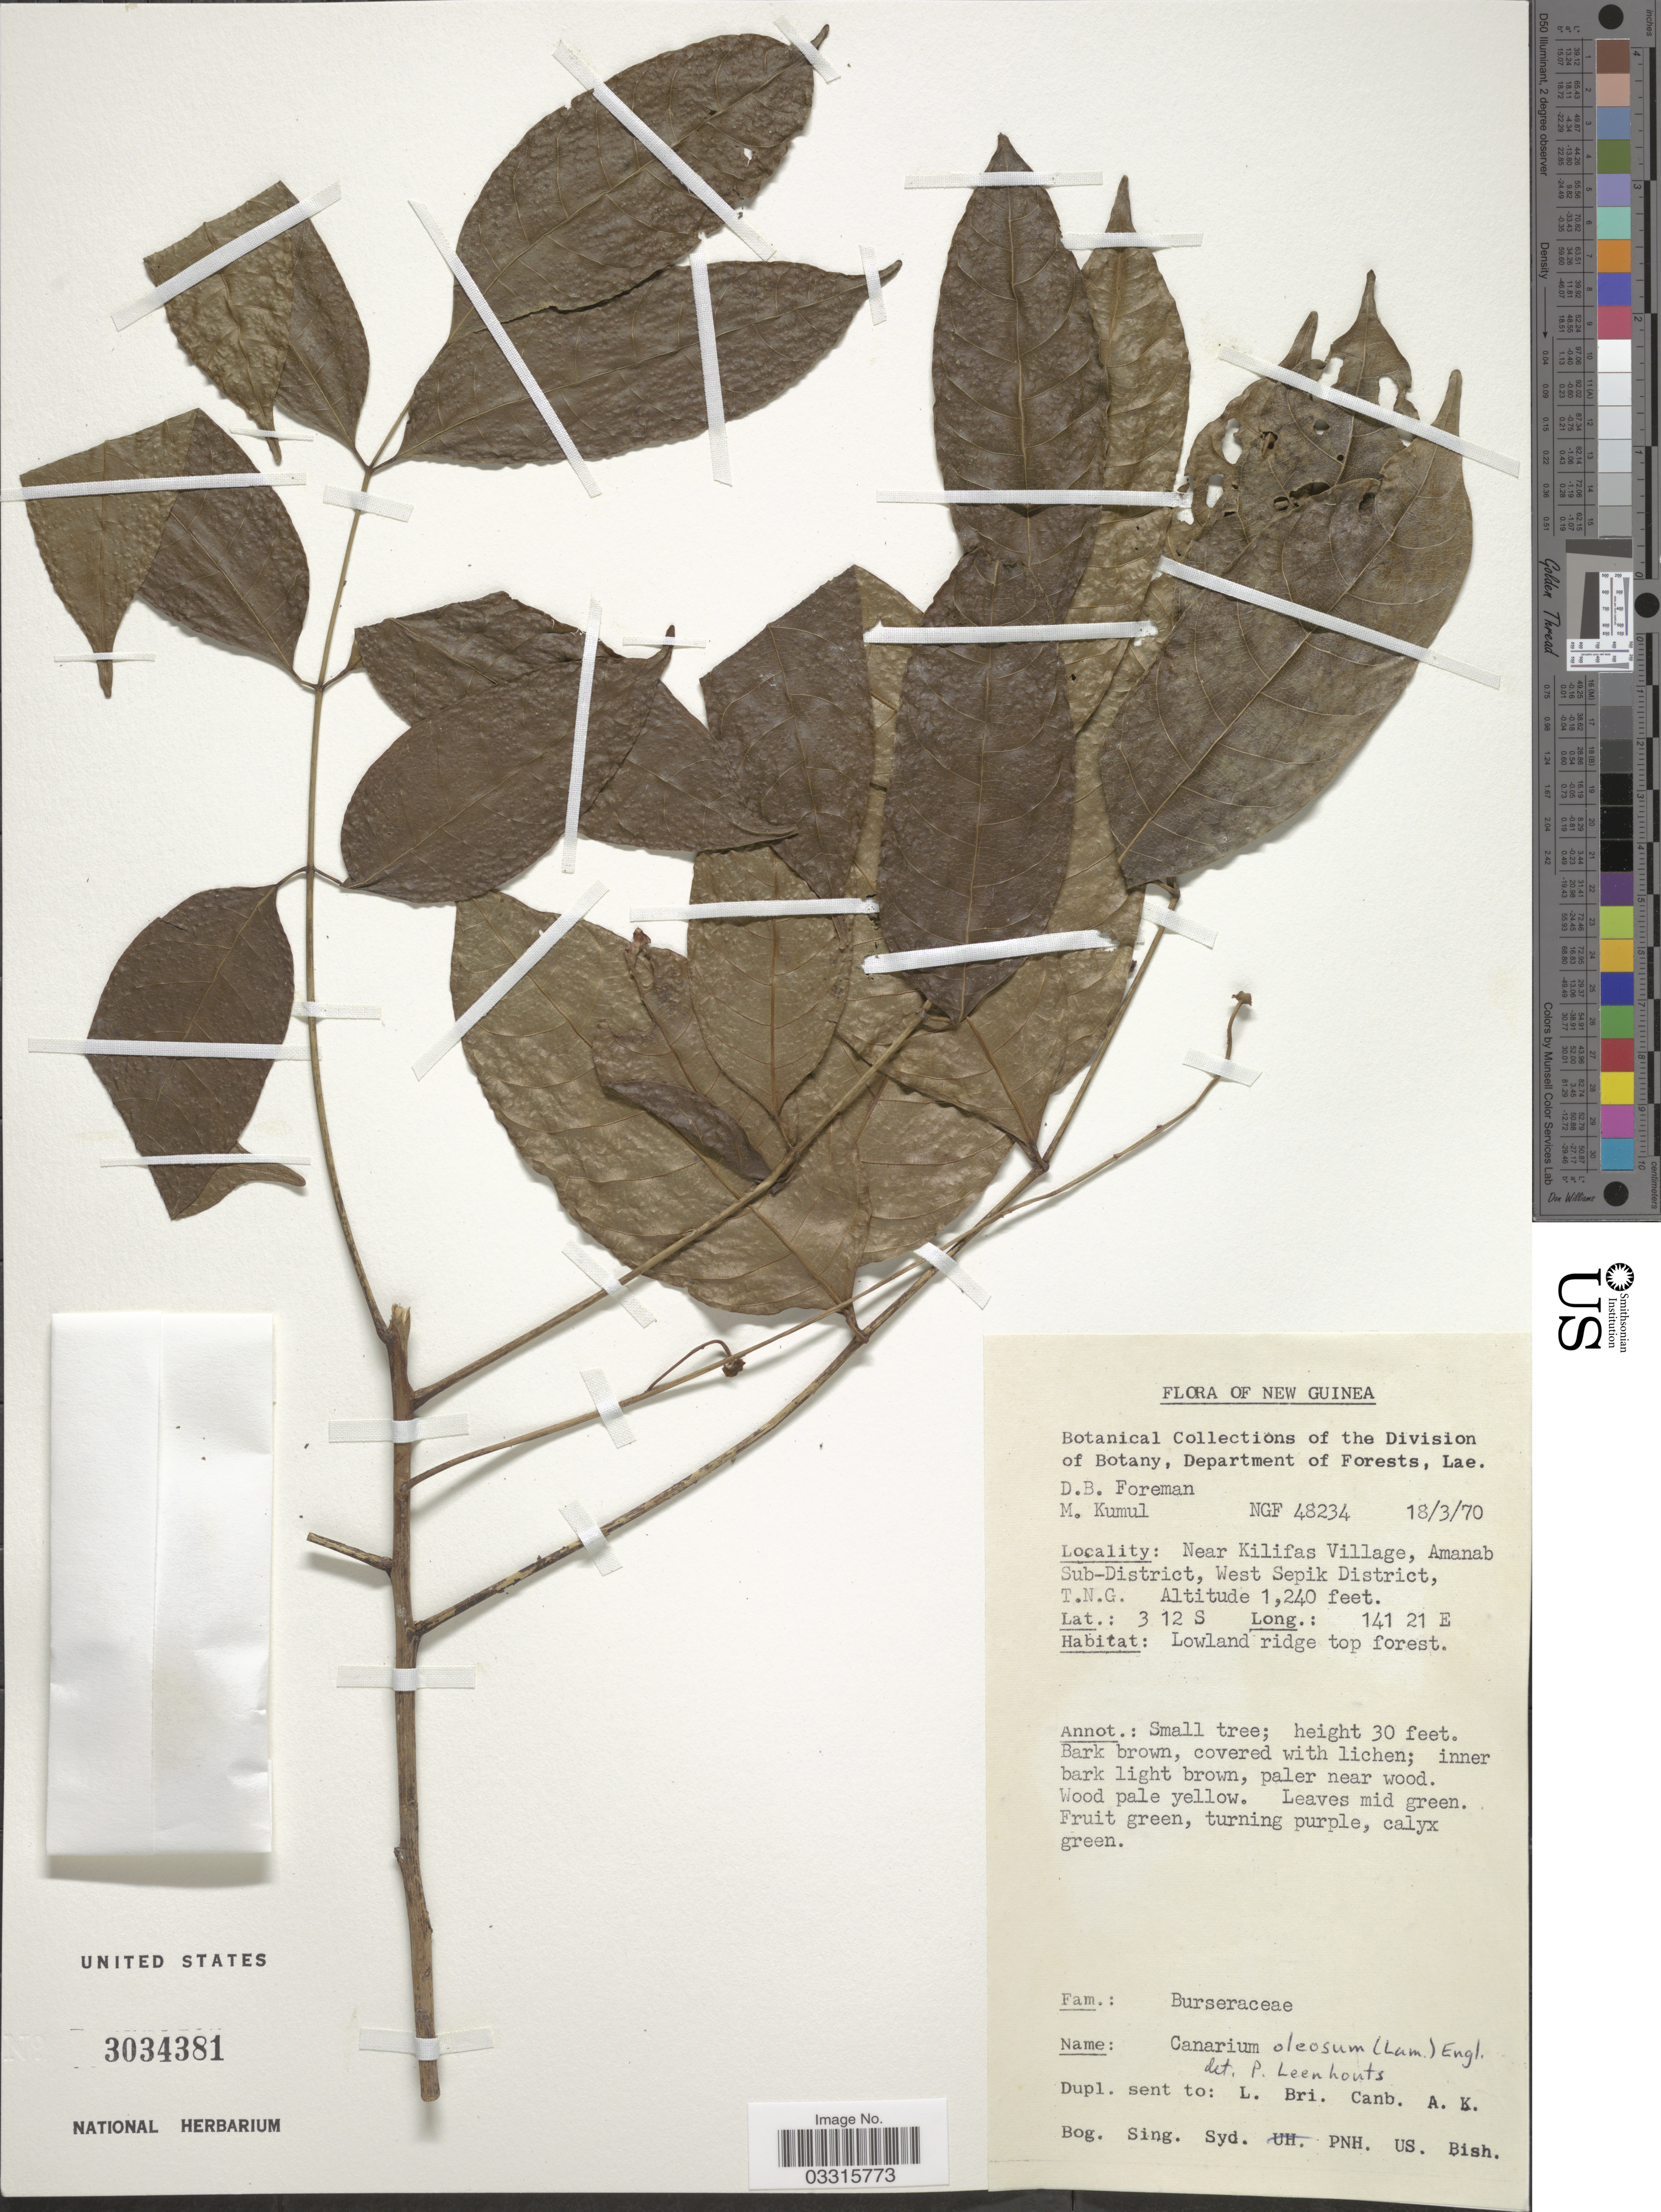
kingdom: Plantae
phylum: Tracheophyta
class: Magnoliopsida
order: Sapindales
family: Burseraceae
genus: Canarium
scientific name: Canarium oleosum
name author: (Lam.) Engl.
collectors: D. Foreman & M. Kumul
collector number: NGF 48234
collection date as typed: Transcribed d/m/y: 18/3/70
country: Papua New Guinea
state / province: Sandaun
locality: New Guinea. Near Kilifas Village, Amanab Sub-District, West Sepik District, T.N.G.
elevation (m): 378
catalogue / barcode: US 3034381